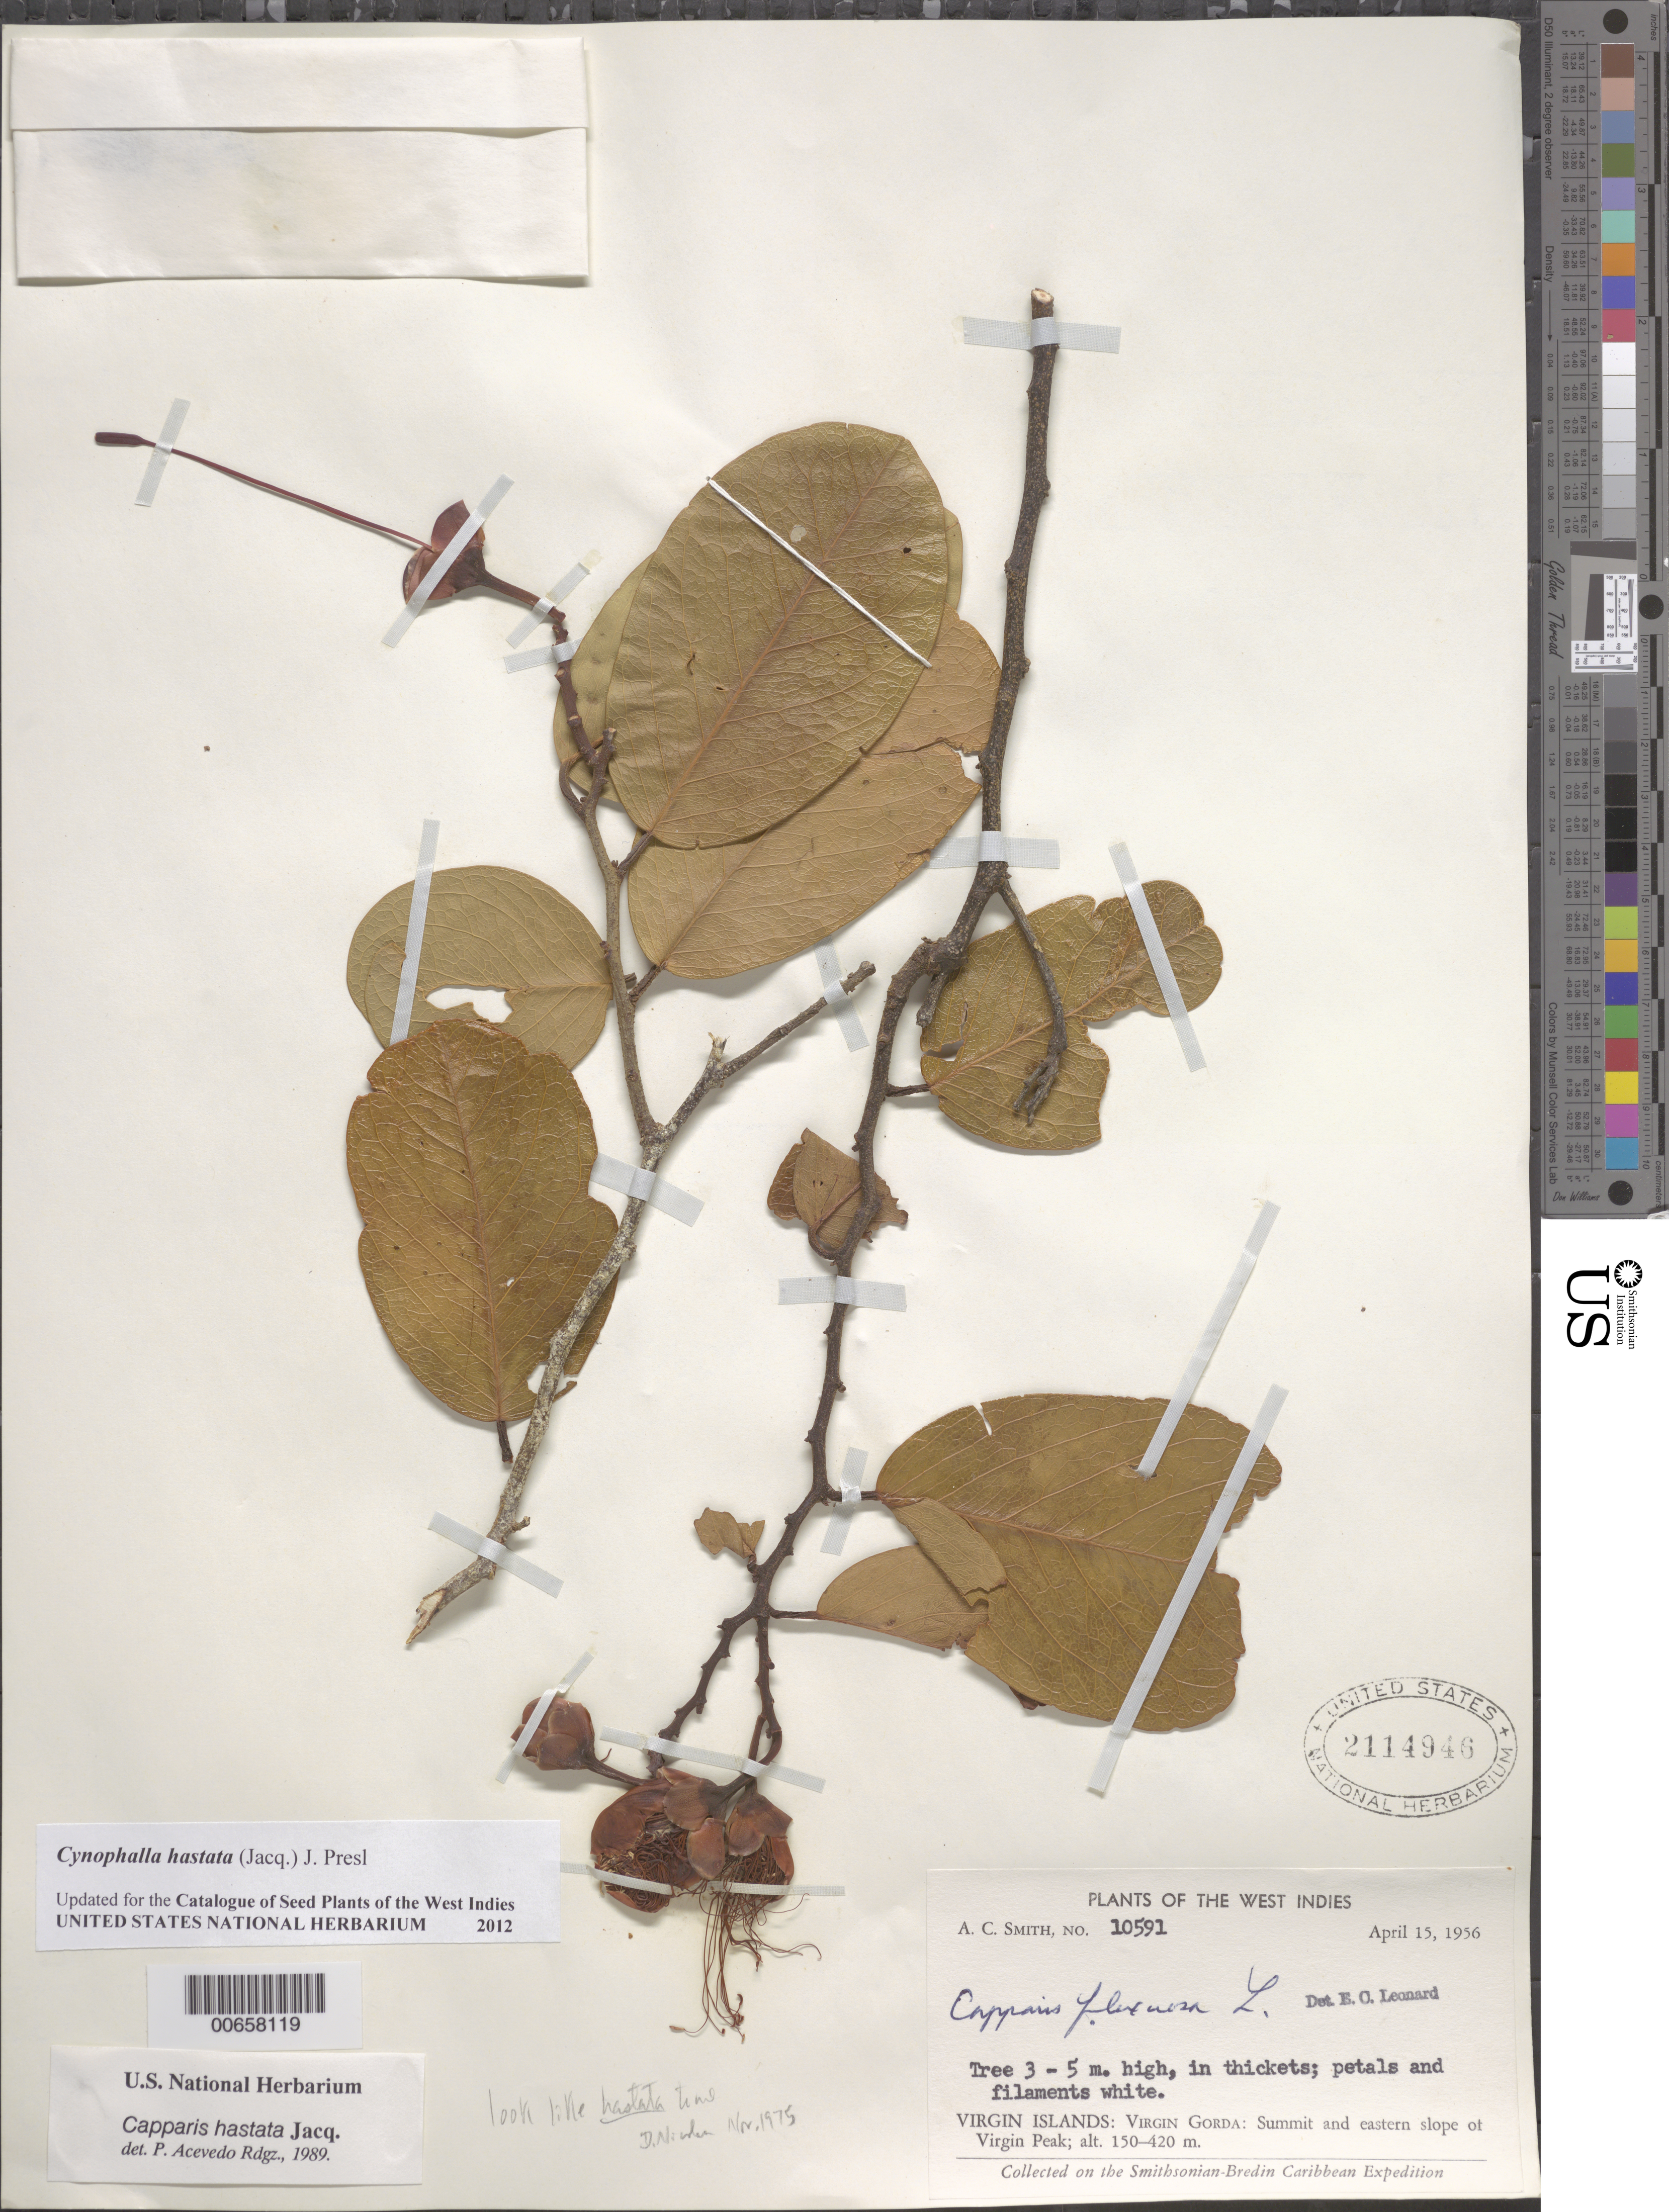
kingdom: Plantae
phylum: Tracheophyta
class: Magnoliopsida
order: Brassicales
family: Capparaceae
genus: Capparis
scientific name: Capparis hastata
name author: Jacq.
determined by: Acevedo-Rodríguez, P., (BOT), Smithsonian Institution - National Museum of Natural History (UNITED STATES)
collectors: A. C. Smith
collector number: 10591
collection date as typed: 15 Apr 1956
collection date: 1956-04-15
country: British Virgin Islands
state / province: Virgin Gorda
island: Virgin Gorda Island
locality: Virgin Peak, summit and E slope of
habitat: In thickets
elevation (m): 150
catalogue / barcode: US 2114946